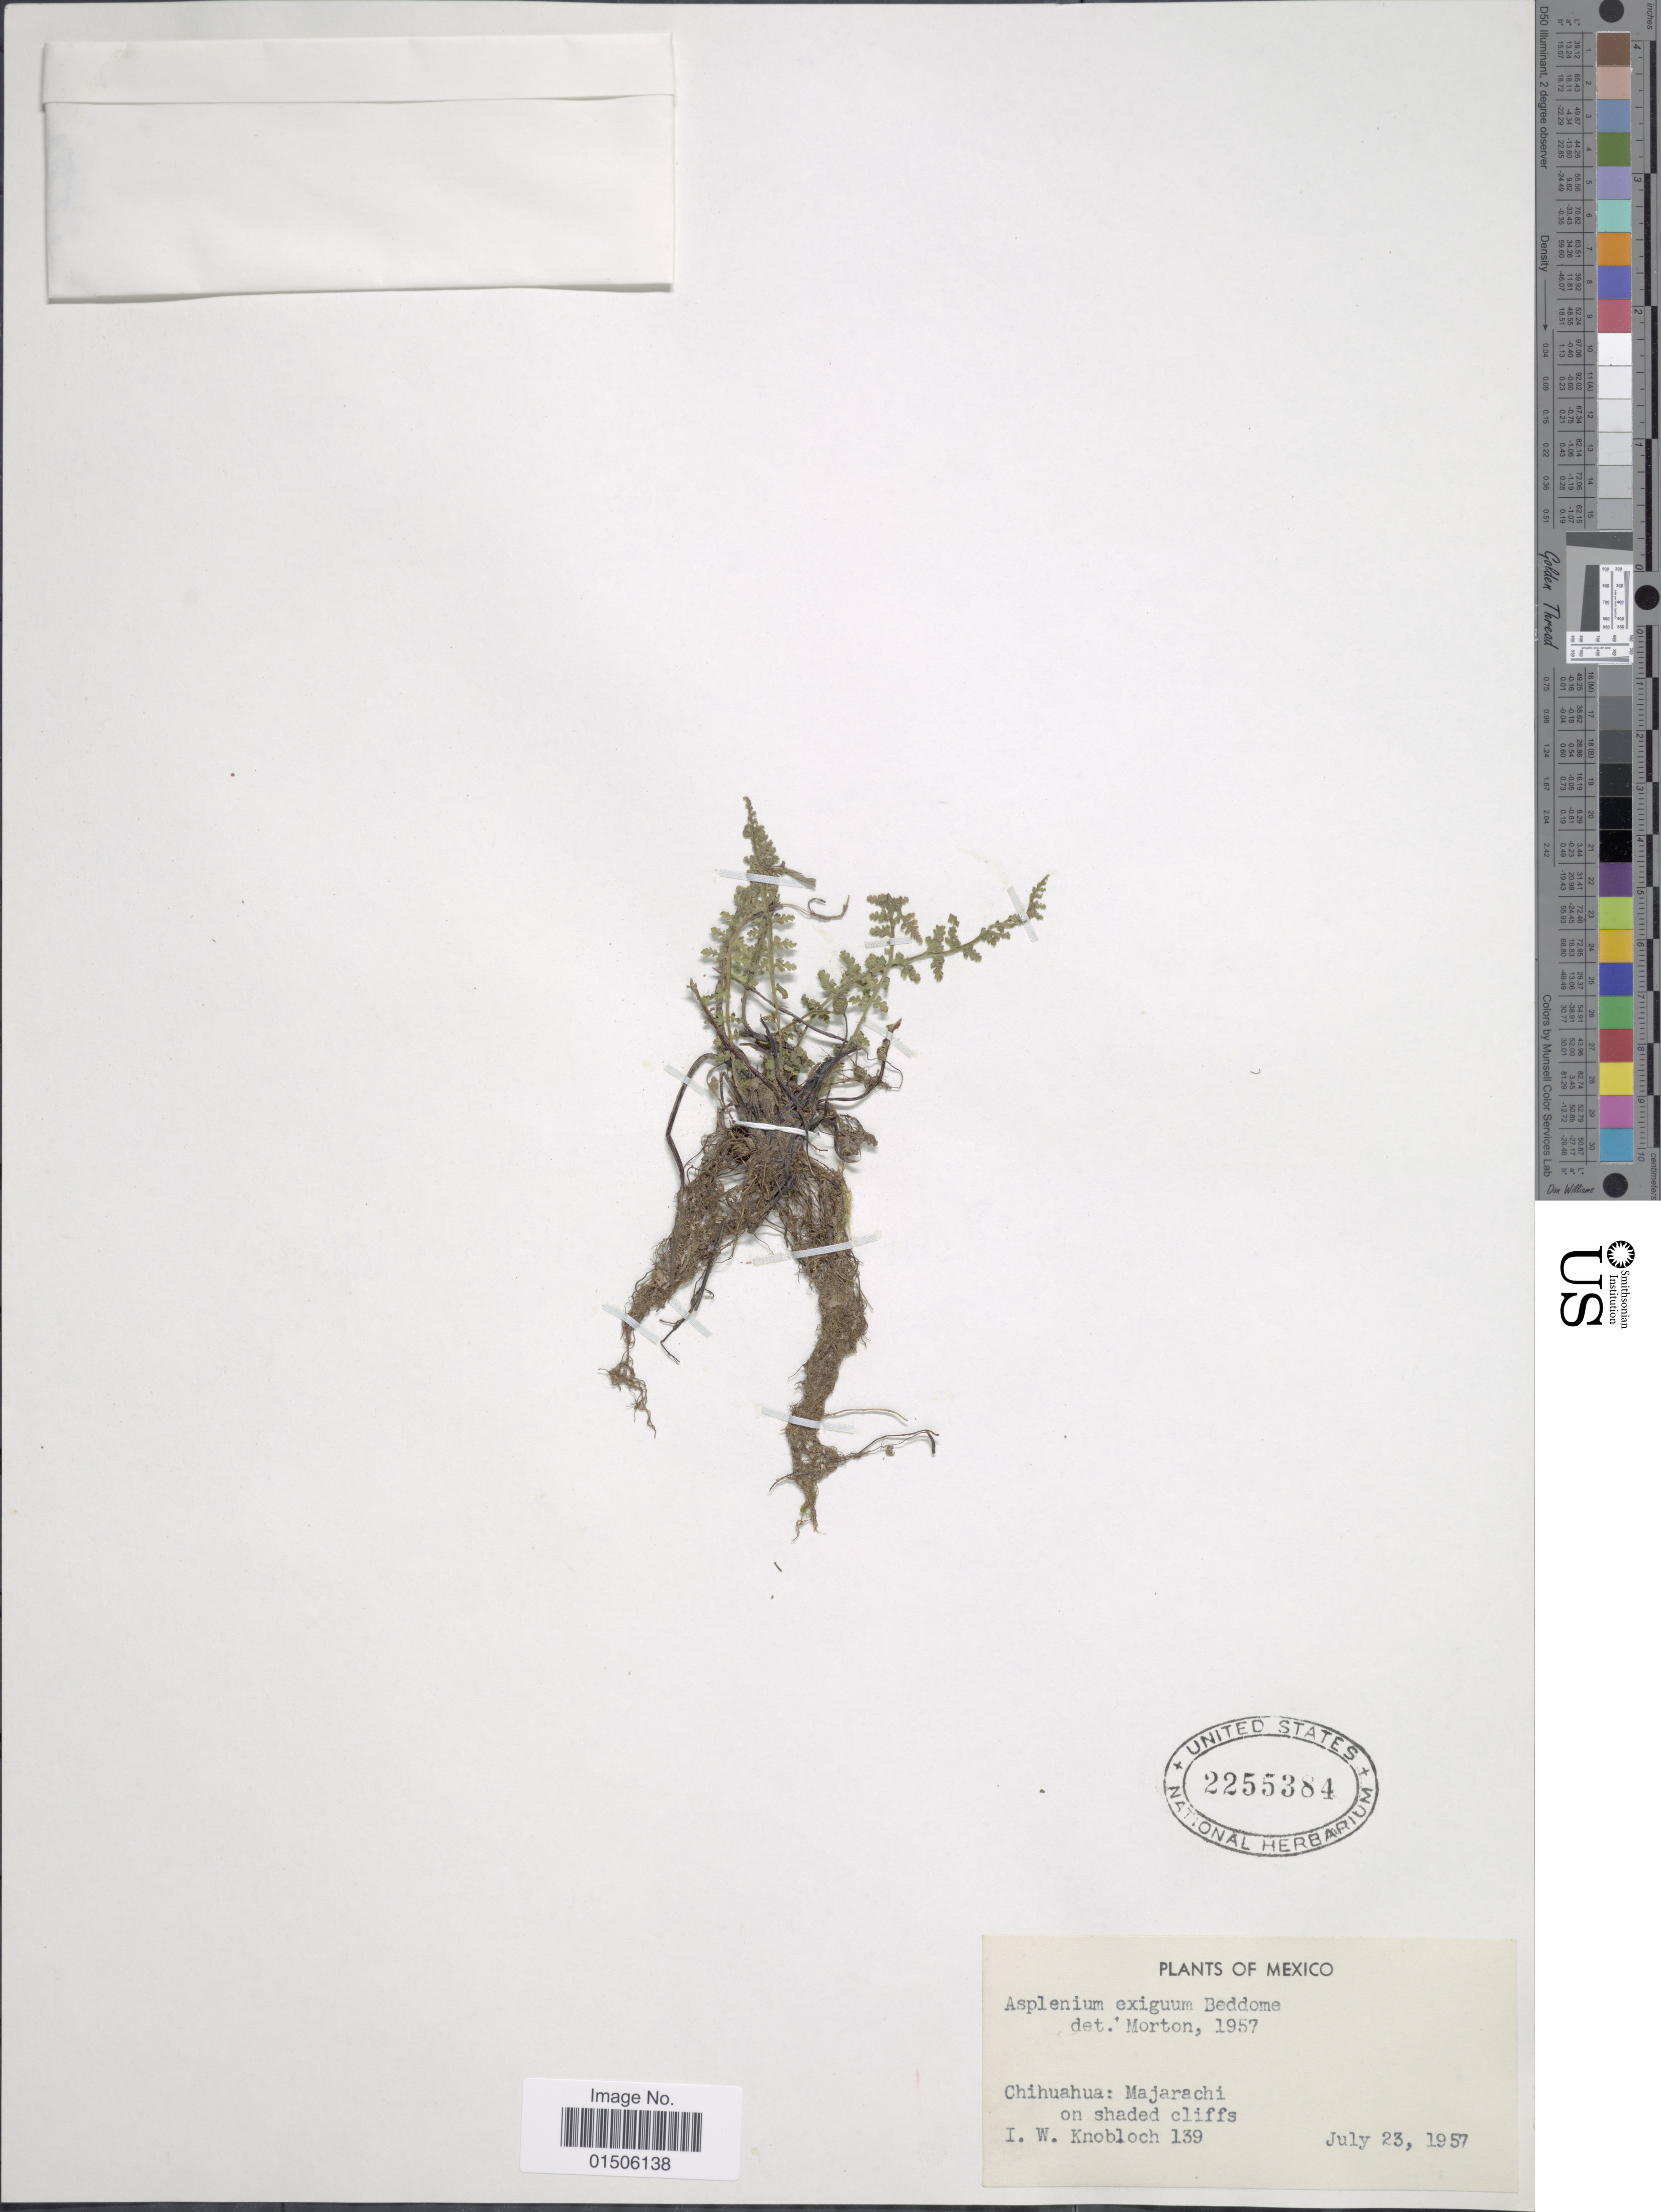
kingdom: Plantae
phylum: Tracheophyta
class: Polypodiopsida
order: Polypodiales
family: Aspleniaceae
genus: Asplenium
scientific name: Asplenium exiguum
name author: Bedd.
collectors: I. W. Knobloch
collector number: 139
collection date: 1957-07-23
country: Mexico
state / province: Chihuahua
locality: Majarachi, on shaded cliffs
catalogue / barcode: US 2255384